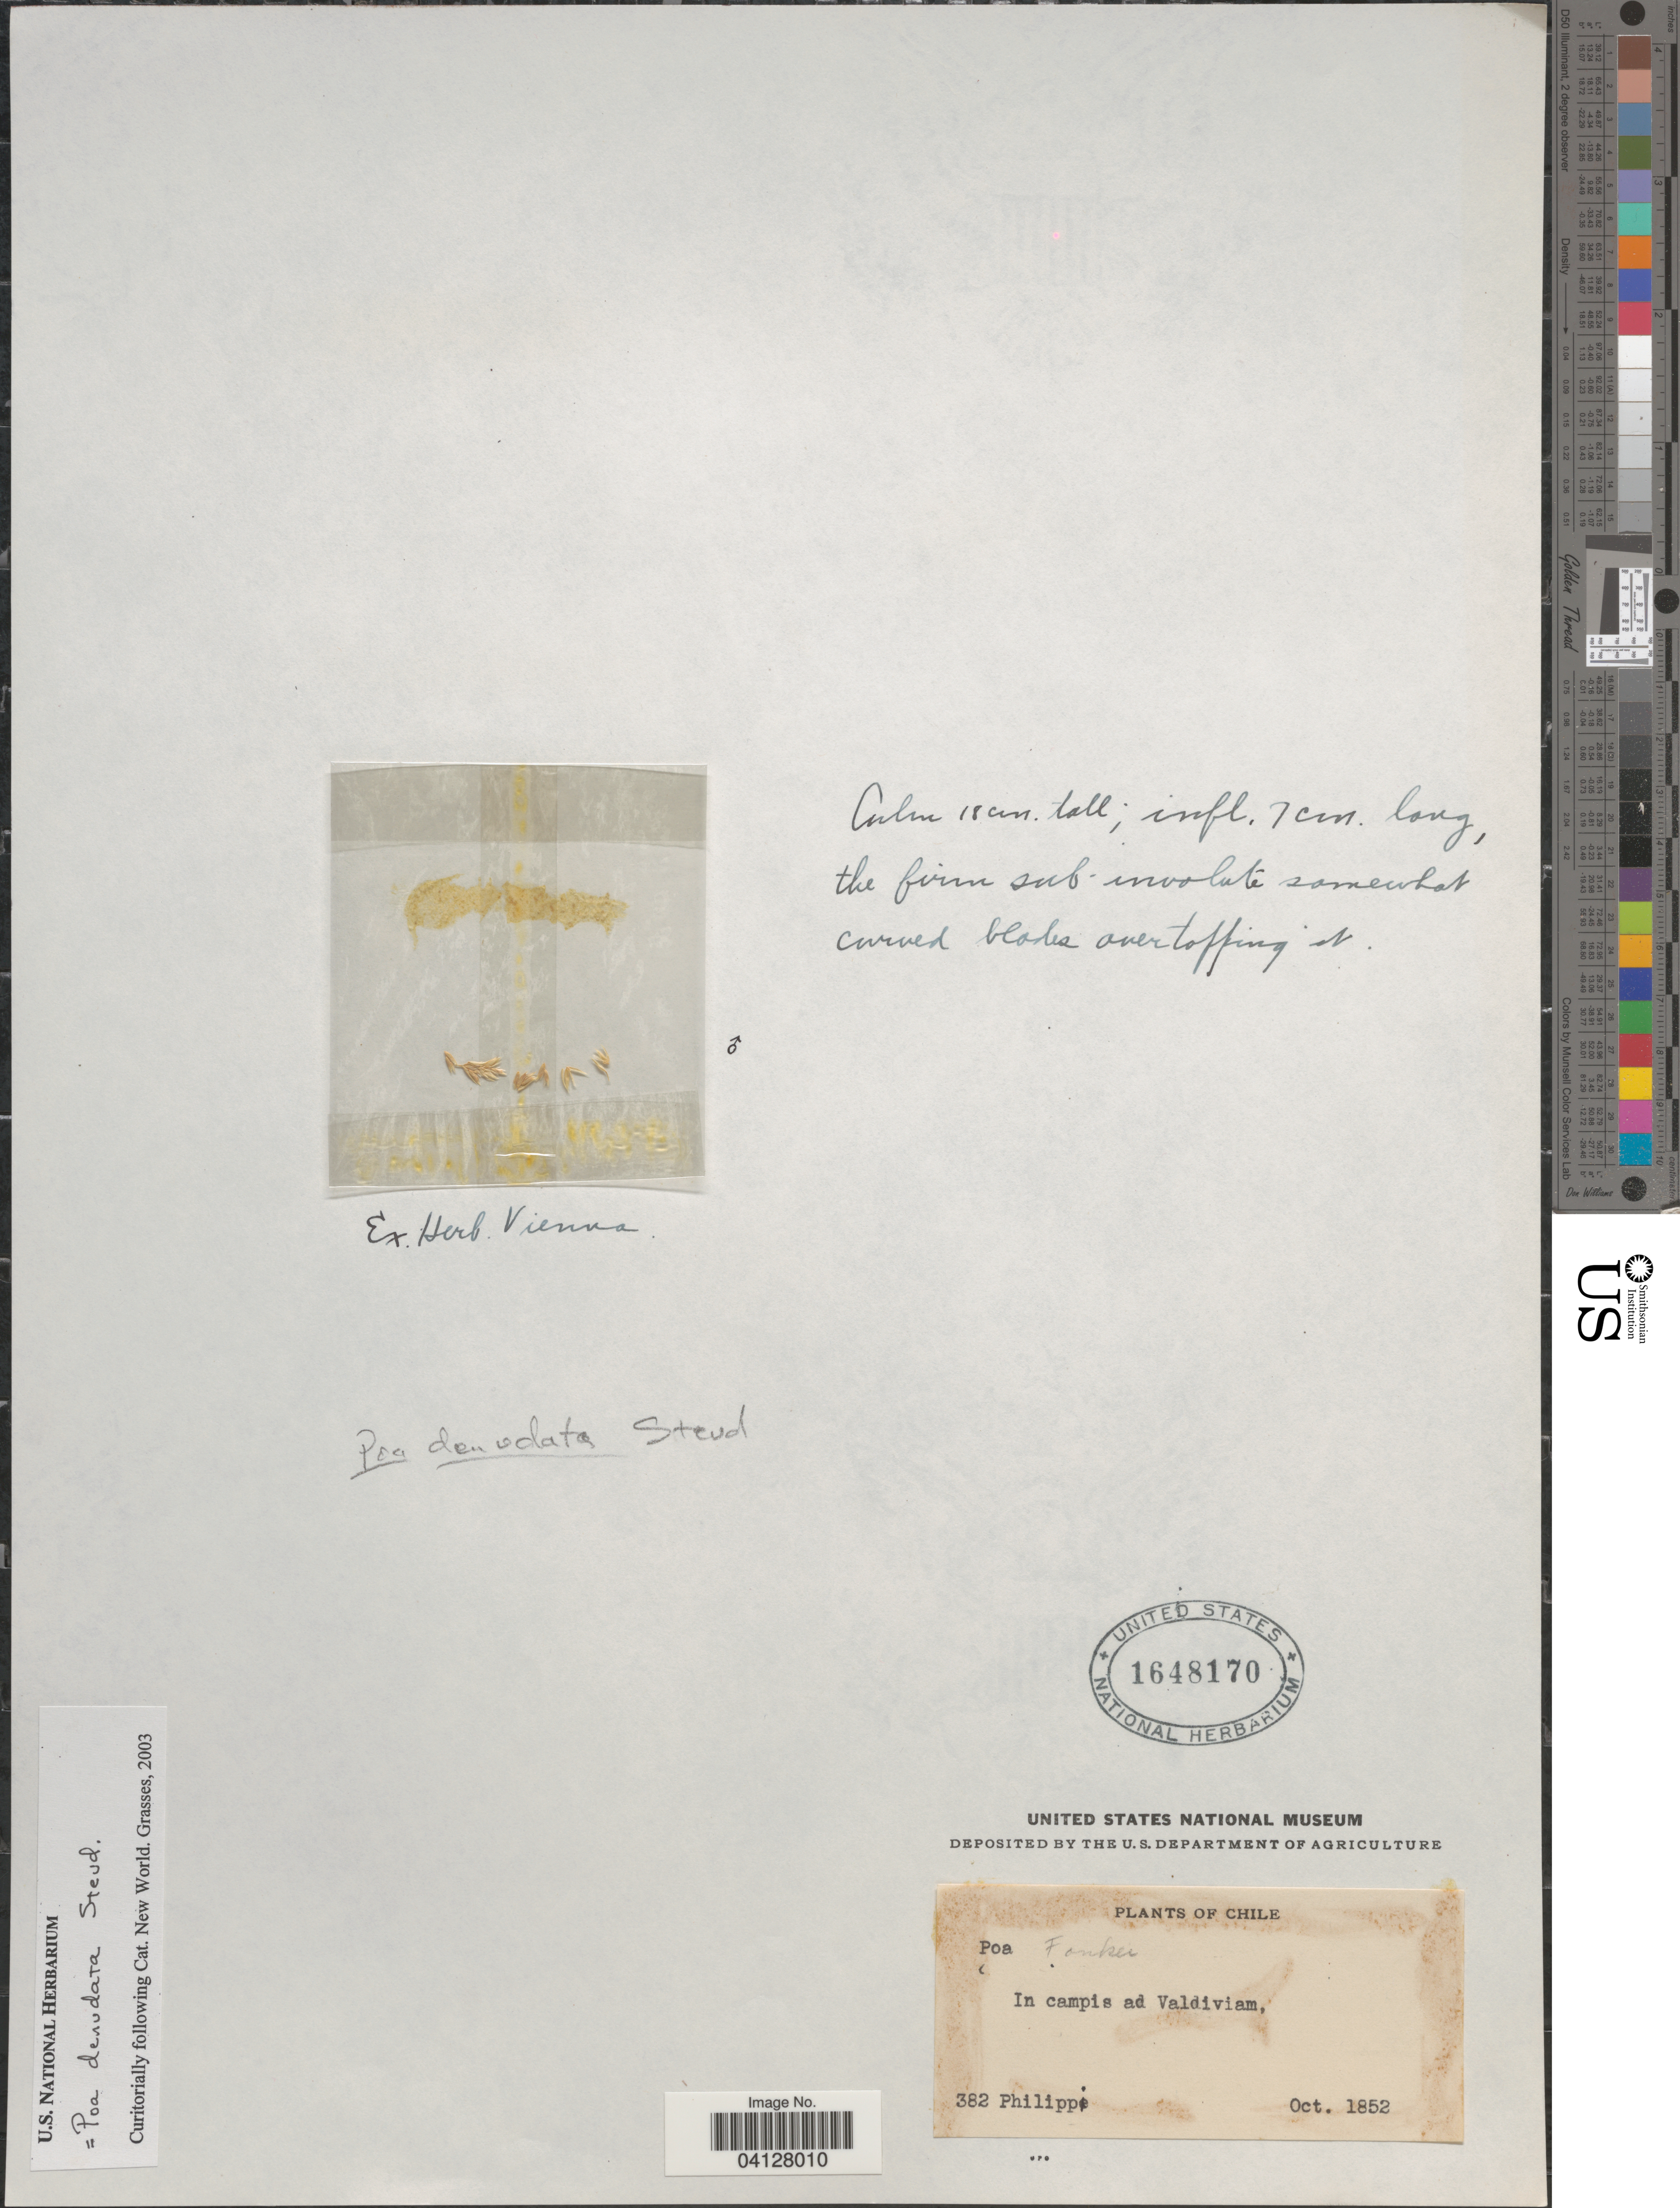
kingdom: Plantae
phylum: Tracheophyta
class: Liliopsida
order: Poales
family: Poaceae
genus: Poa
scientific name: Poa denudata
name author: Steud.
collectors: -. Philippi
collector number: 382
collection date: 1852-10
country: Chile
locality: In campis ad Valdiviam.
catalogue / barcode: US 1648170